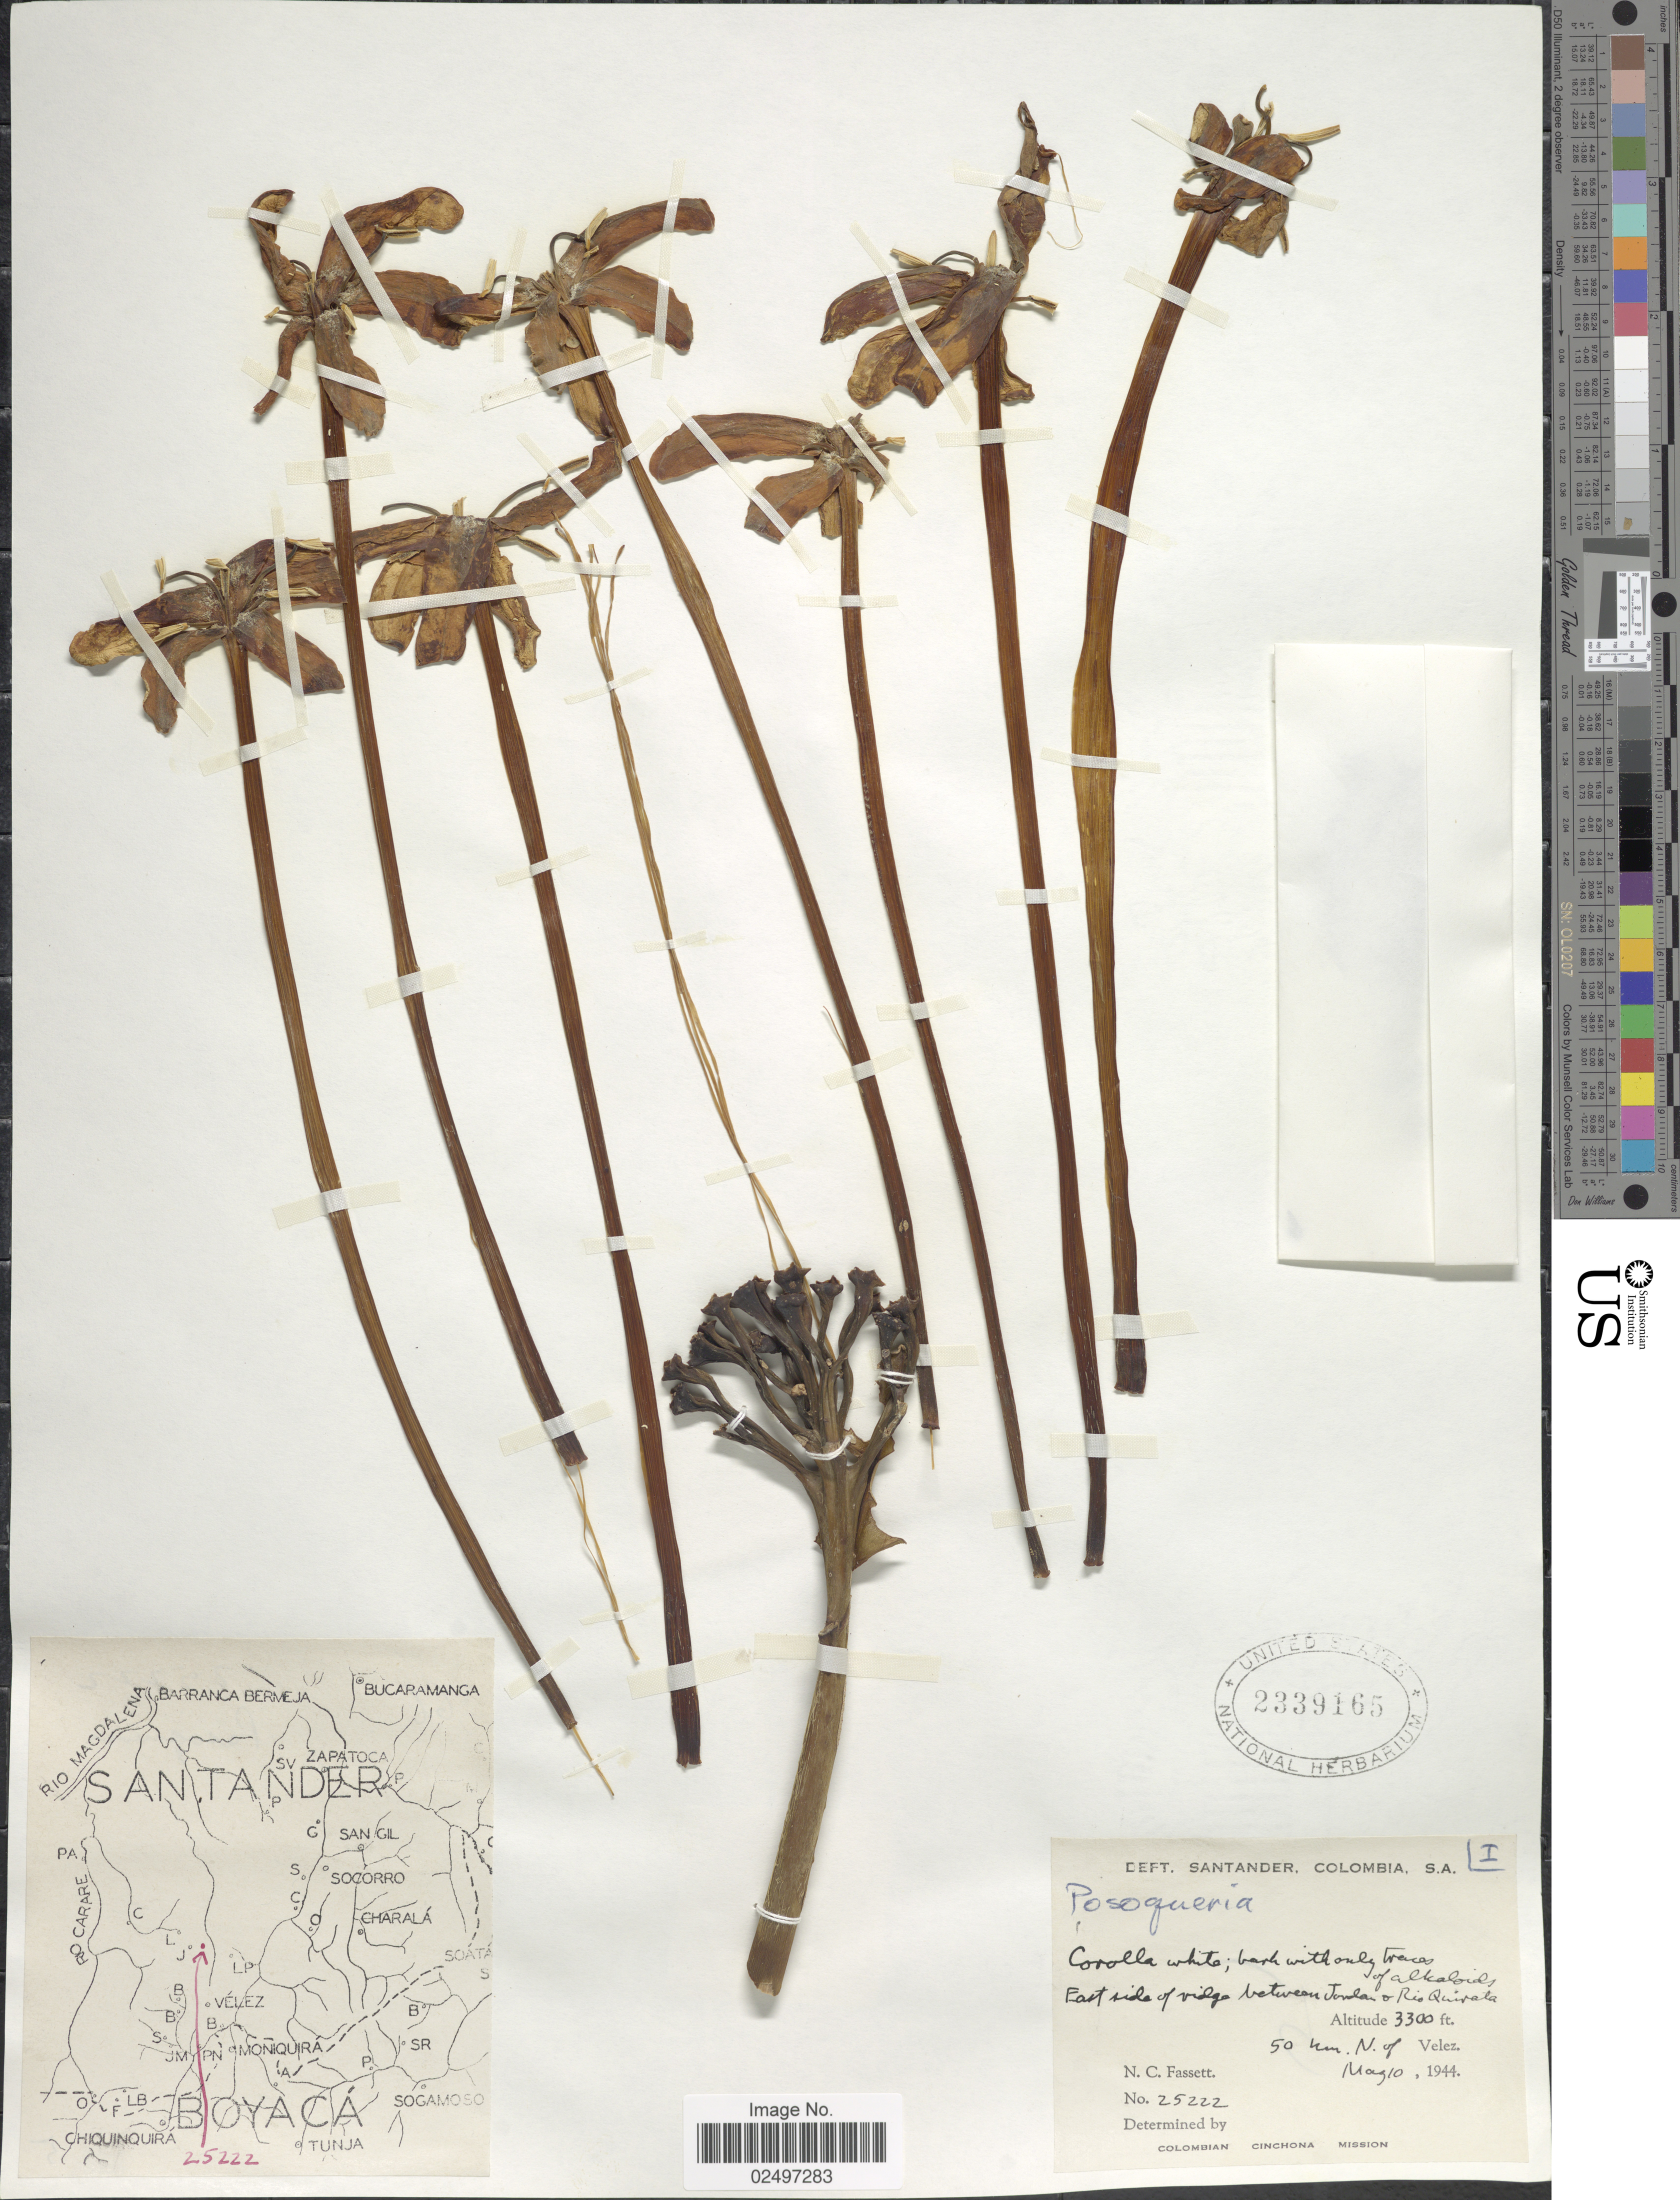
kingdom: Plantae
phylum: Tracheophyta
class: Magnoliopsida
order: Gentianales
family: Rubiaceae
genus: Posoqueria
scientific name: Posoqueria sp.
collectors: N. C. Fassett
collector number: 25222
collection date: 1944-05-10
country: Colombia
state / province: Santander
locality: Dept. Santander, Colombia, East side of between Jordon and Ri Quirata, 50 km. n of Velez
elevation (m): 1006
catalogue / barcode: US 2339165